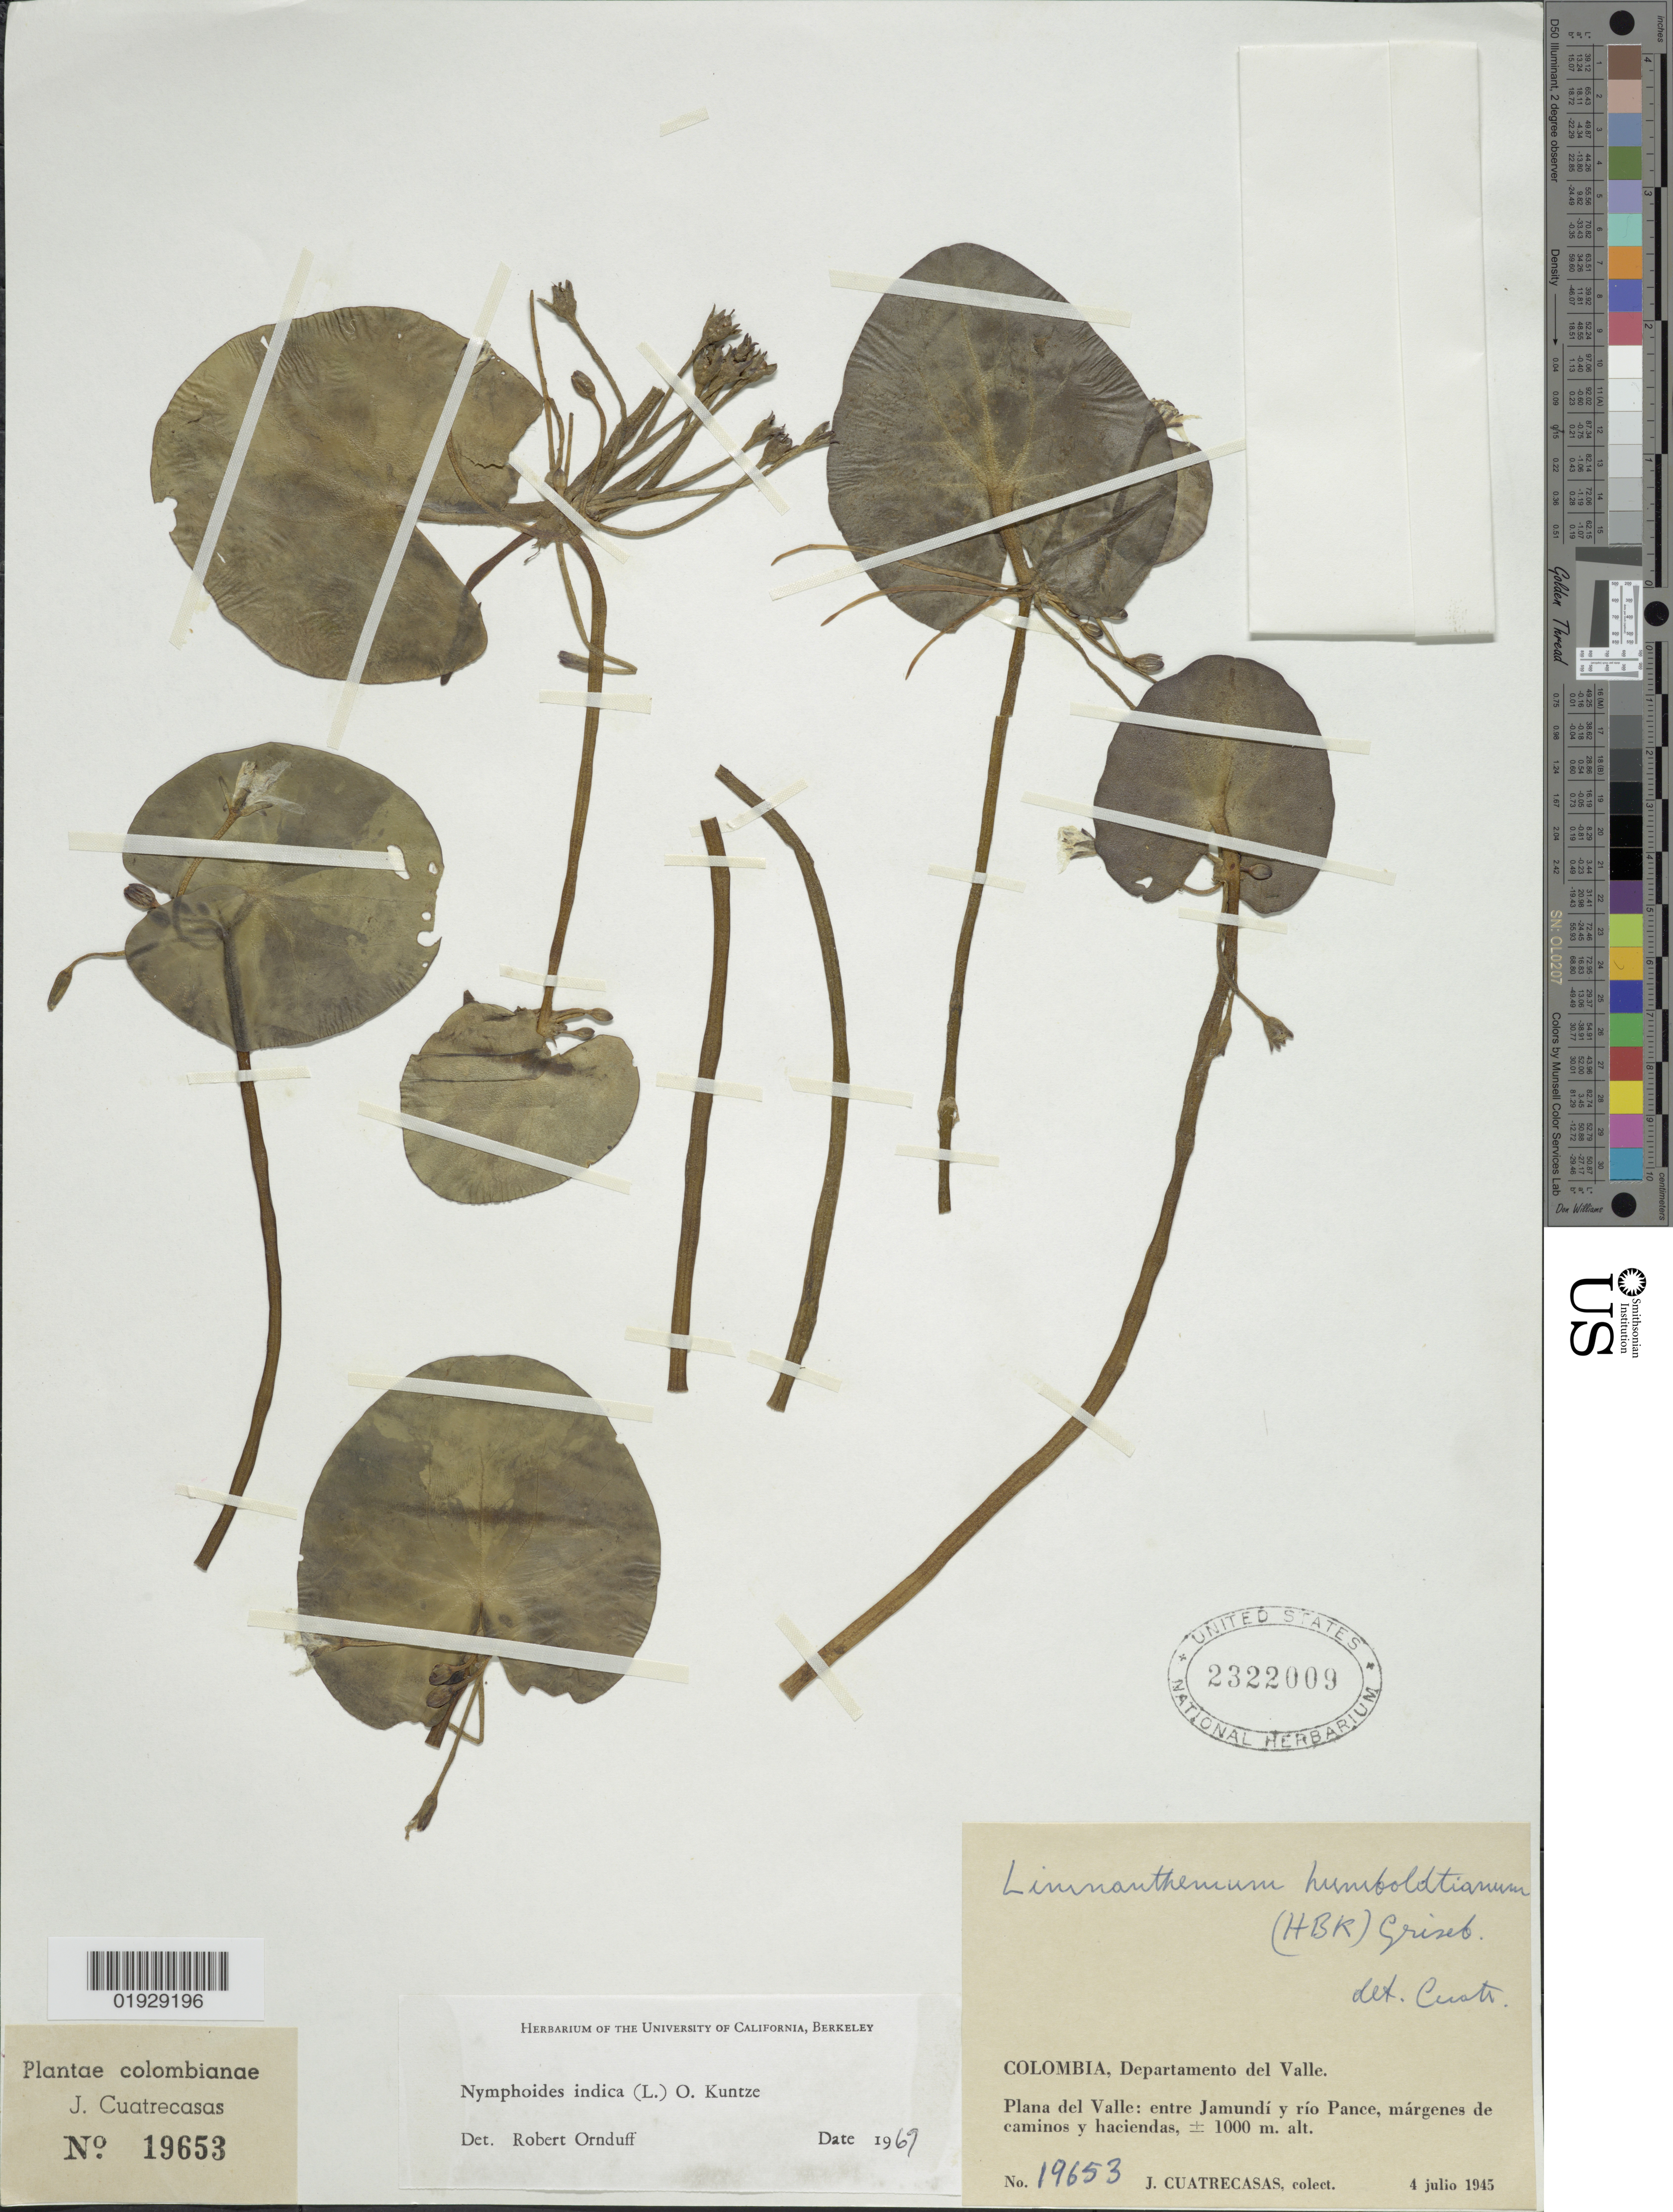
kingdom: Plantae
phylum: Tracheophyta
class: Magnoliopsida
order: Asterales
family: Menyanthaceae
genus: Nymphoides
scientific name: Nymphoides indica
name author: (L.) Kuntze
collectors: J. Cuatrecasas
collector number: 19653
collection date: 1945-07-04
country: Colombia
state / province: Valle del Cauca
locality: Departamento del Valle. Plana del Valle: entre Jamundí y río Pance, márgenes de caminos y haciendas.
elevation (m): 1000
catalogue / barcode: US 2322009